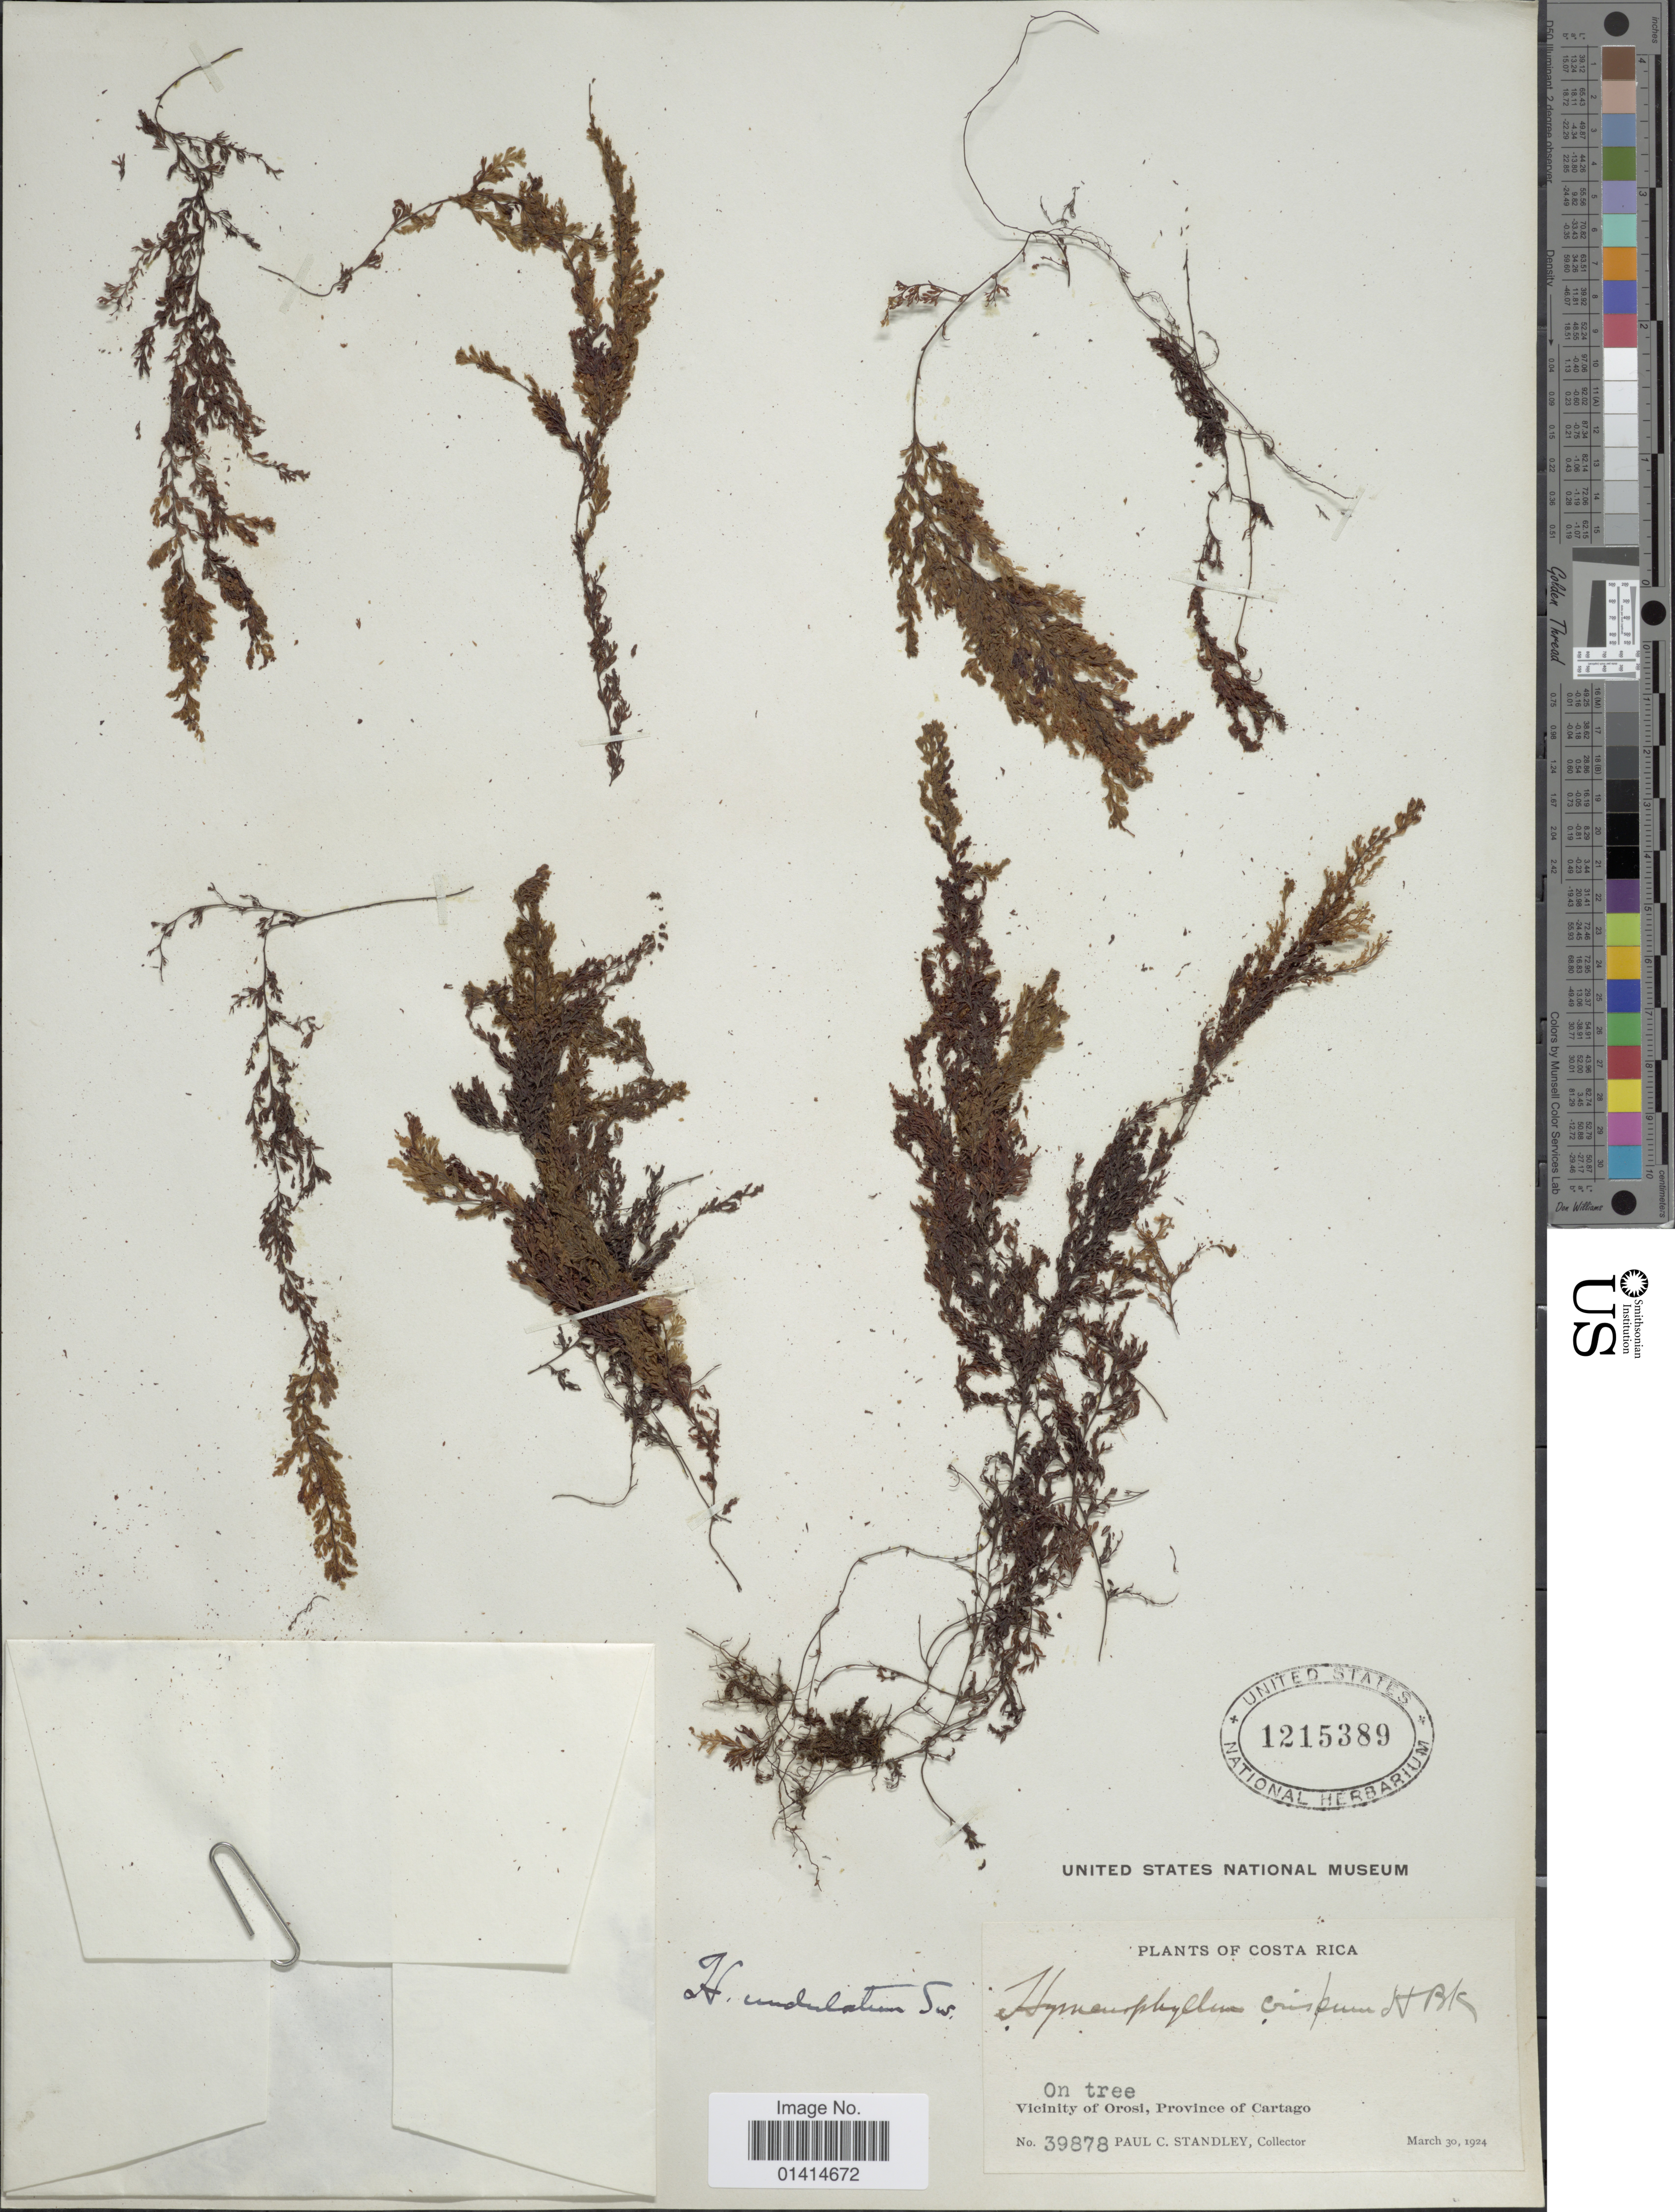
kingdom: Plantae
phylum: Tracheophyta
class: Polypodiopsida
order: Hymenophyllales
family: Hymenophyllaceae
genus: Hymenophyllum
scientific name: Hymenophyllum undulatum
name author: (Sw.) Sw.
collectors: P. C. Standley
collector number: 39878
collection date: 1924-03-30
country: Costa Rica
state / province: Cartago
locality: Vicinity of Orosi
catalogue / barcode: US 1215389